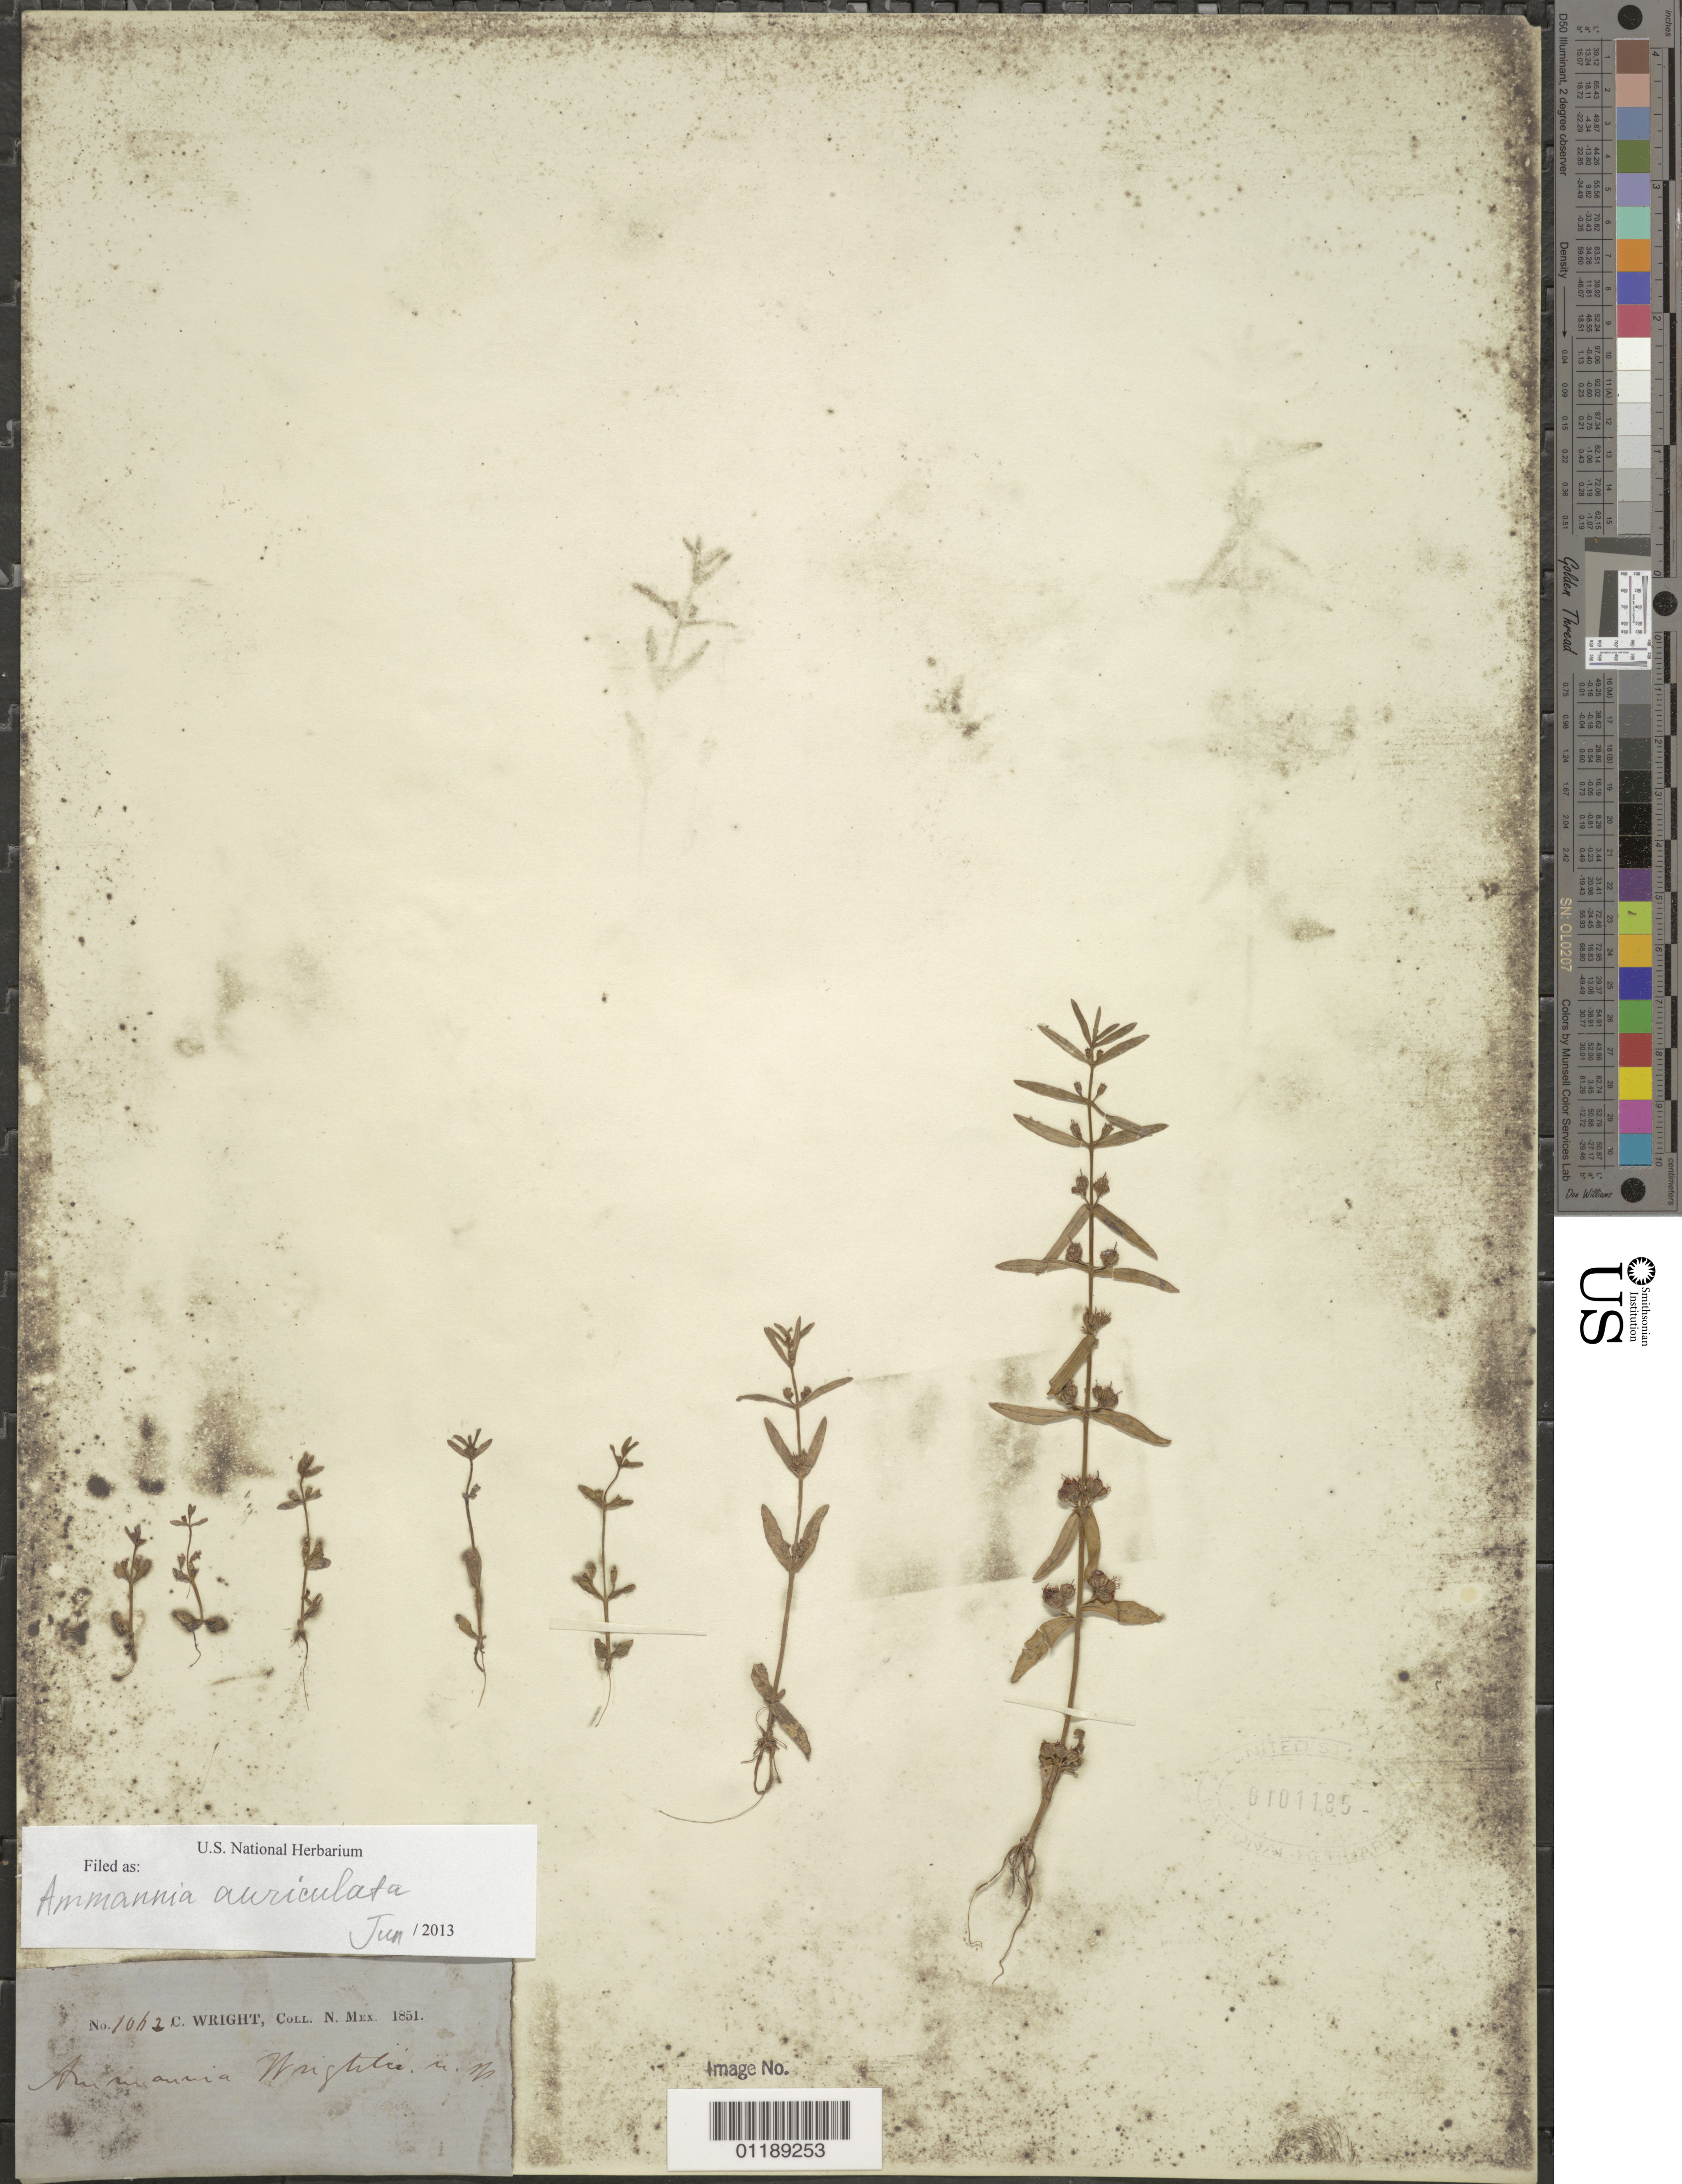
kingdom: Plantae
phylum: Tracheophyta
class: Magnoliopsida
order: Myrtales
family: Lythraceae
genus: Ammannia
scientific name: Ammannia auriculata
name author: Willd.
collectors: C. Wright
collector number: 1062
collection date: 1851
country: United States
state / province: New Mexico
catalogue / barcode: US 101185